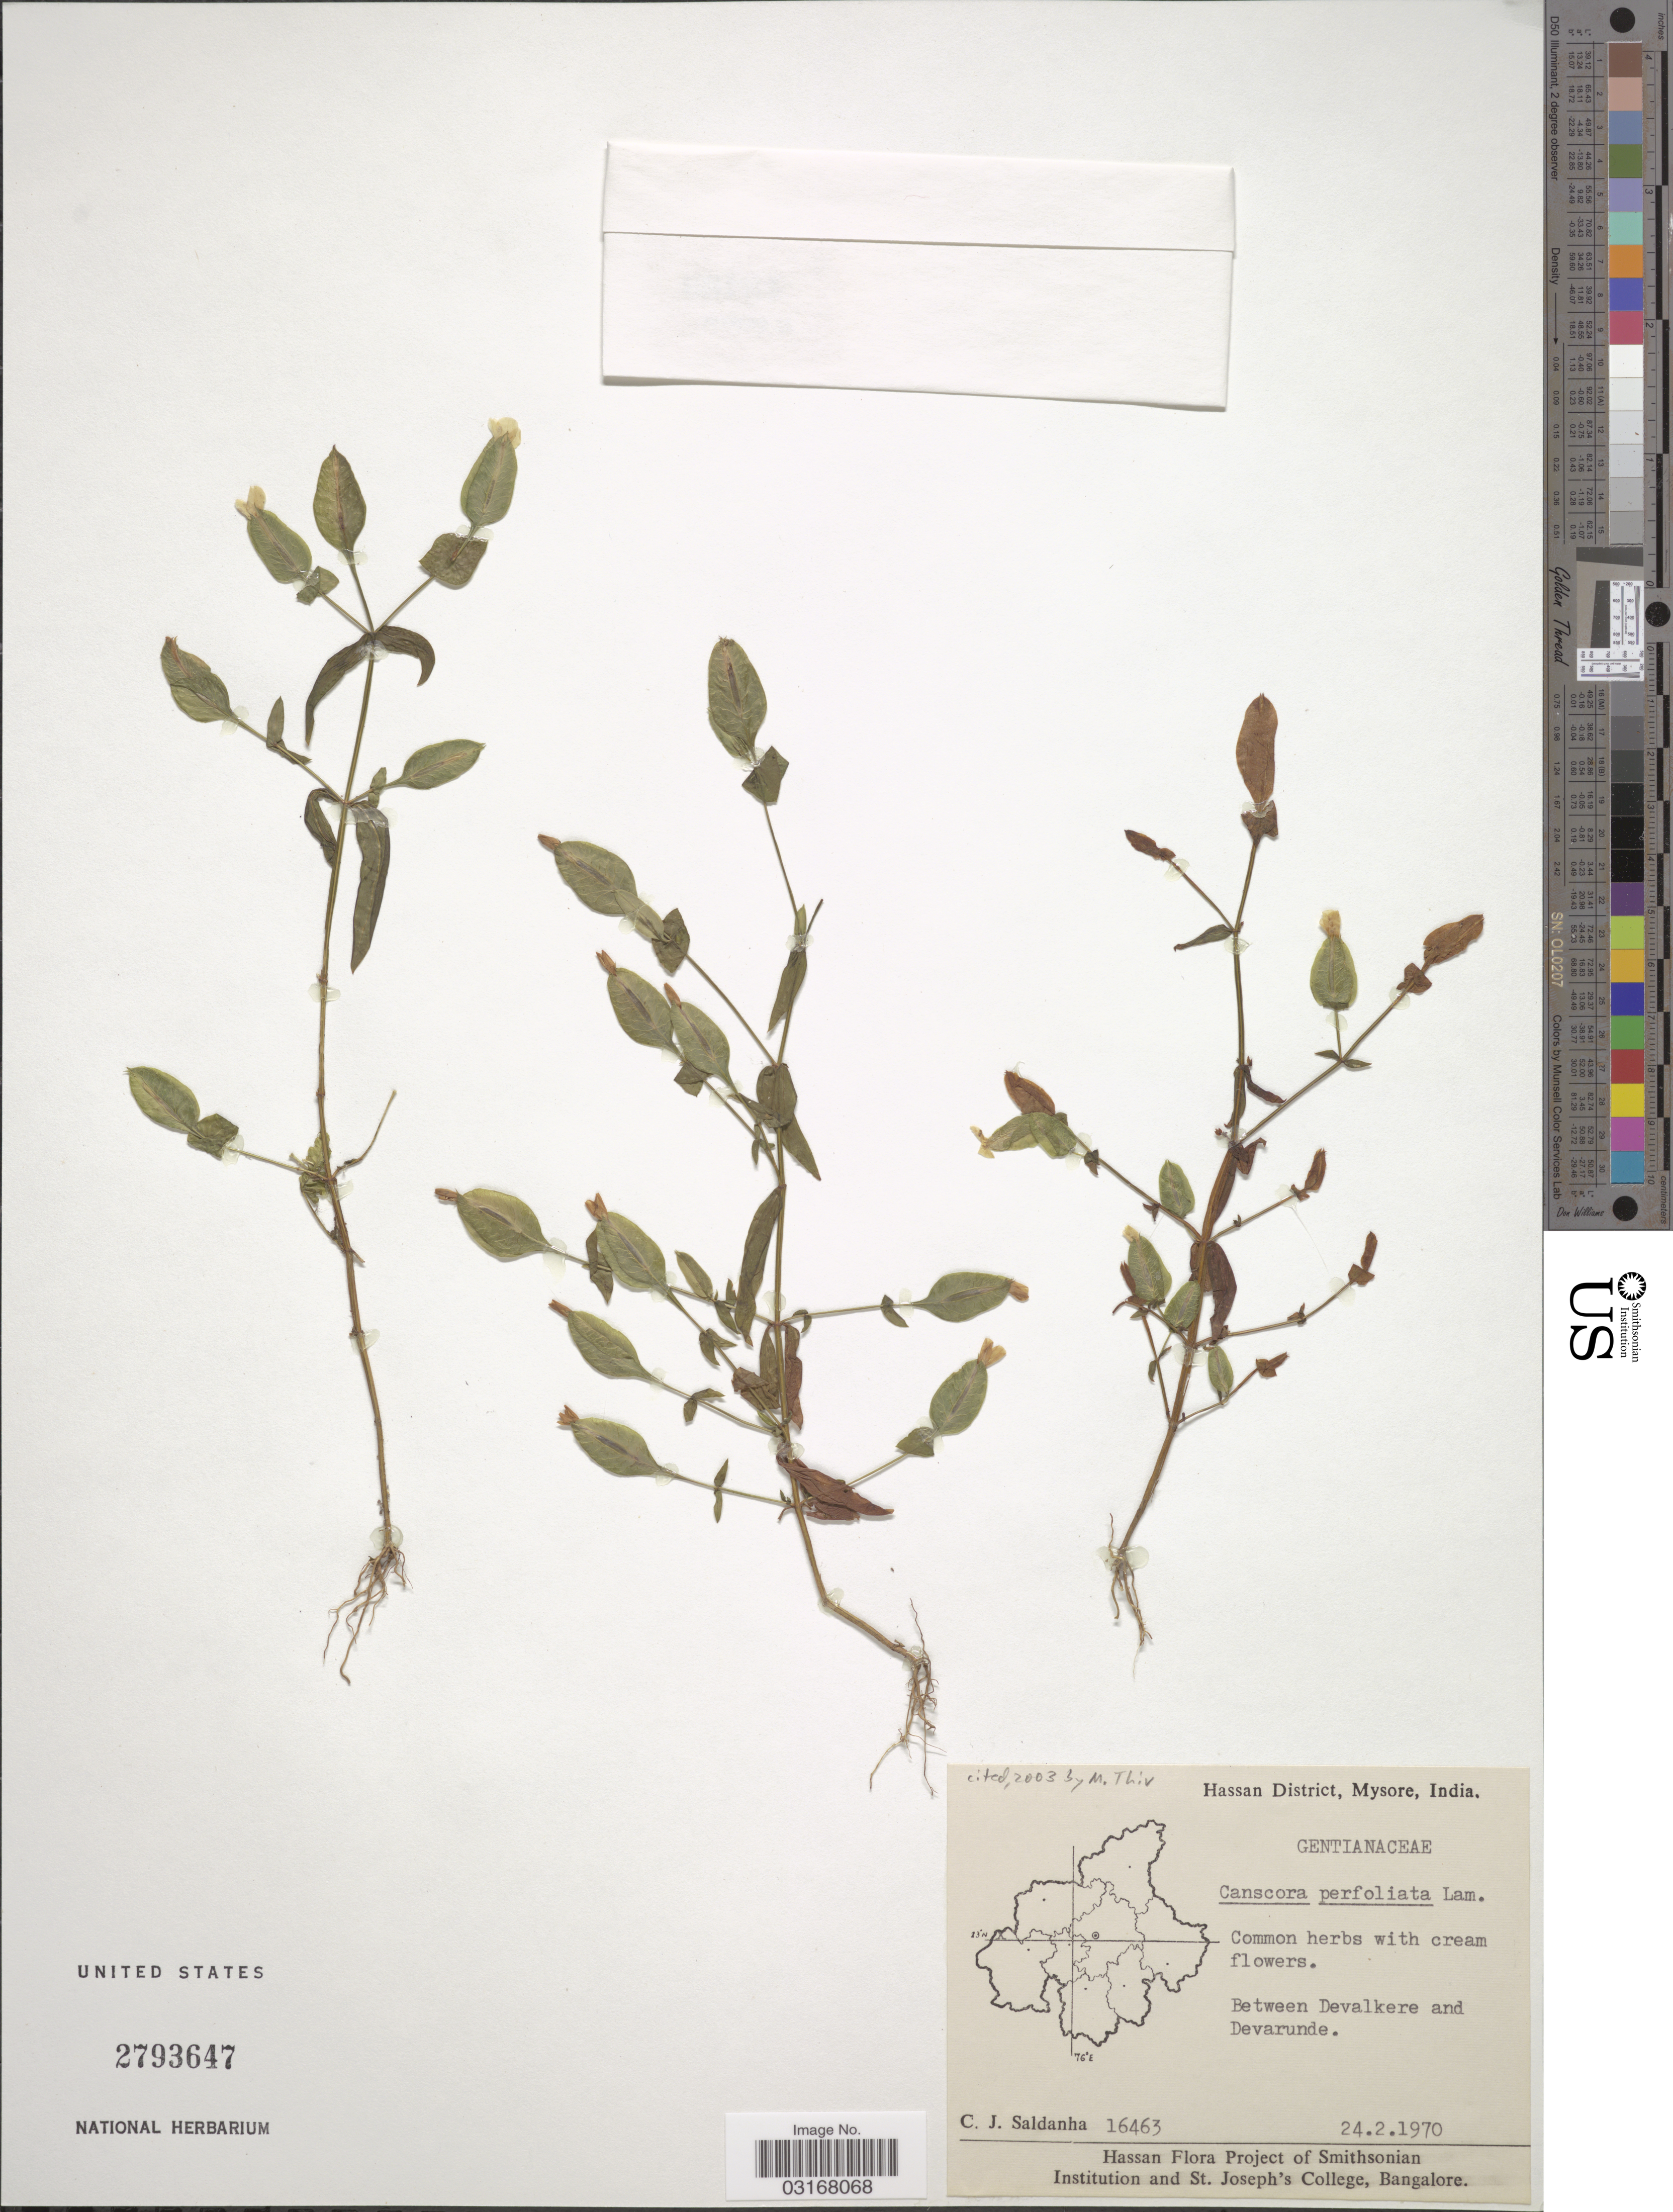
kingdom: Plantae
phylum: Tracheophyta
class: Magnoliopsida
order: Gentianales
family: Gentianaceae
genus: Canscora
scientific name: Canscora perfoliata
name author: Lam.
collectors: C. J. Saldanha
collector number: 16463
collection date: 1970-02-24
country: India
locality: Hassan District, Mysore. Between Devalkere and Devarunde.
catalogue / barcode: US 2793647